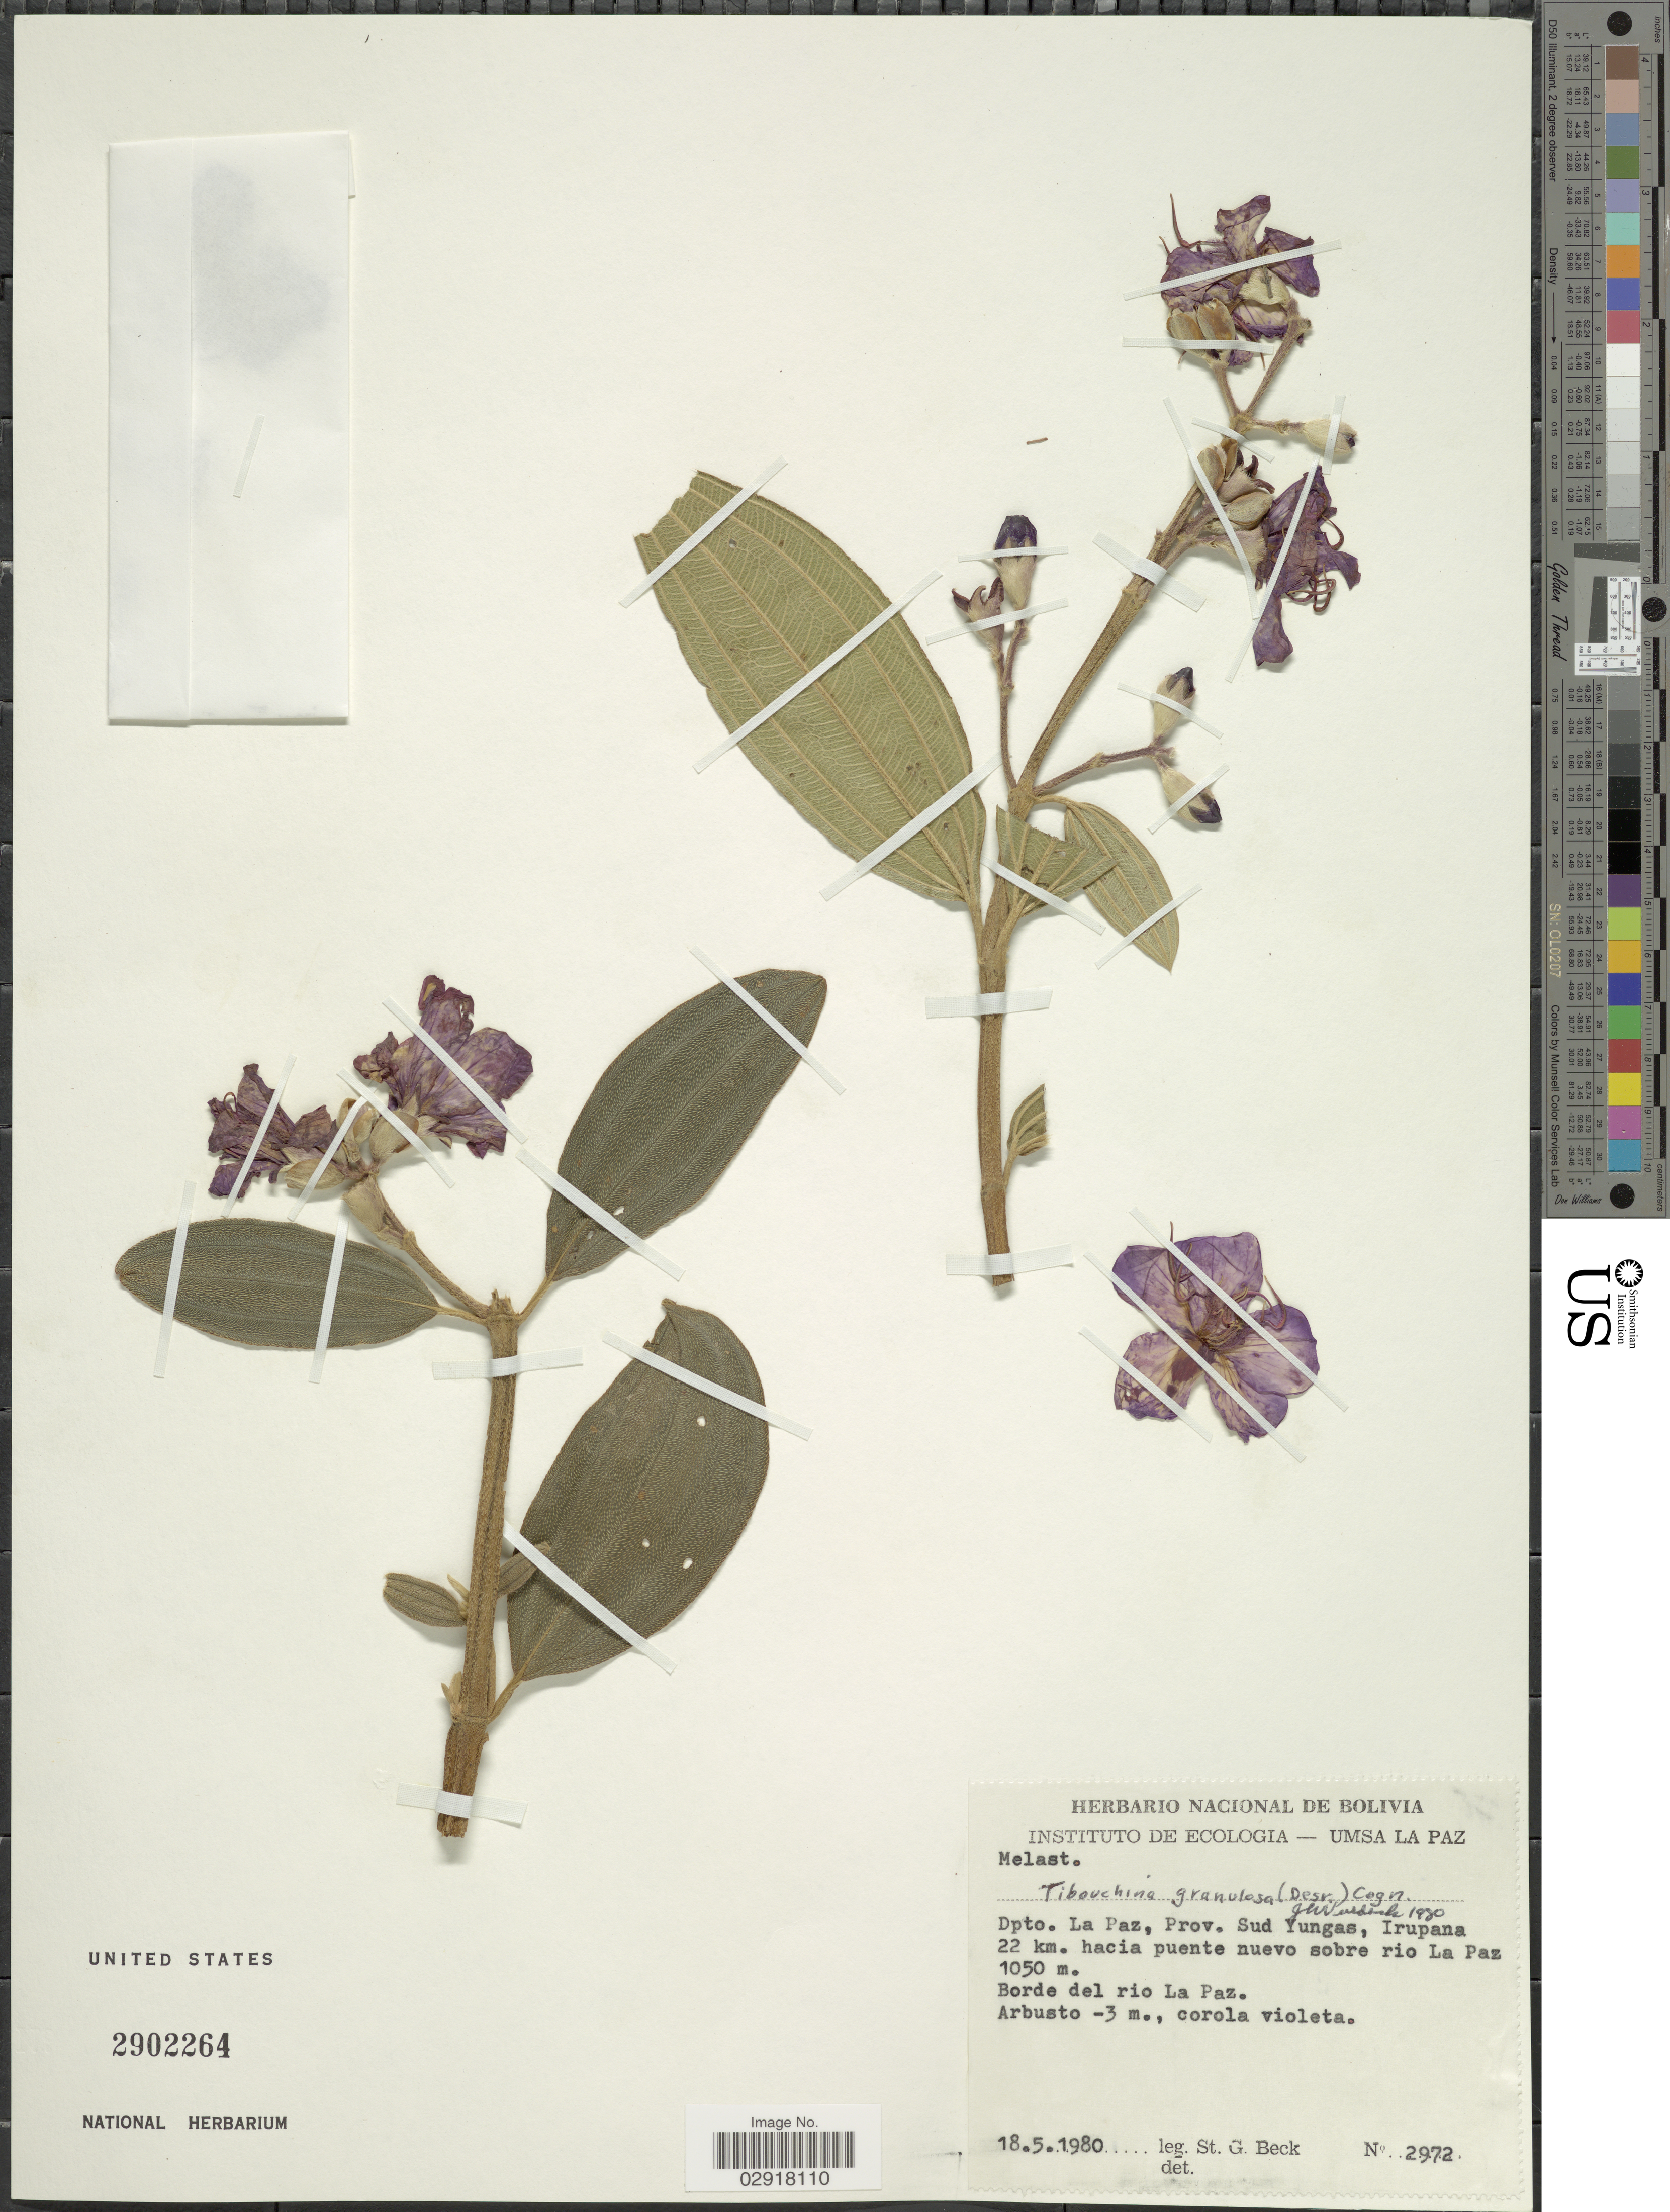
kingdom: Plantae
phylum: Tracheophyta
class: Magnoliopsida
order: Myrtales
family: Melastomataceae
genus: Pleroma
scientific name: Pleroma granulosum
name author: (Desr.) D. Don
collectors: S. G. Beck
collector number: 2972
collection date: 1980-05-18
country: Bolivia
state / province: La Paz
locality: Dpto. La Paz, Prov. Sud Yungas, Irupana 22 km. hacia puente nuevo sobre rio La Paz. Borde del rio La Paz.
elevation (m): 1050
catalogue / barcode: US 2902264